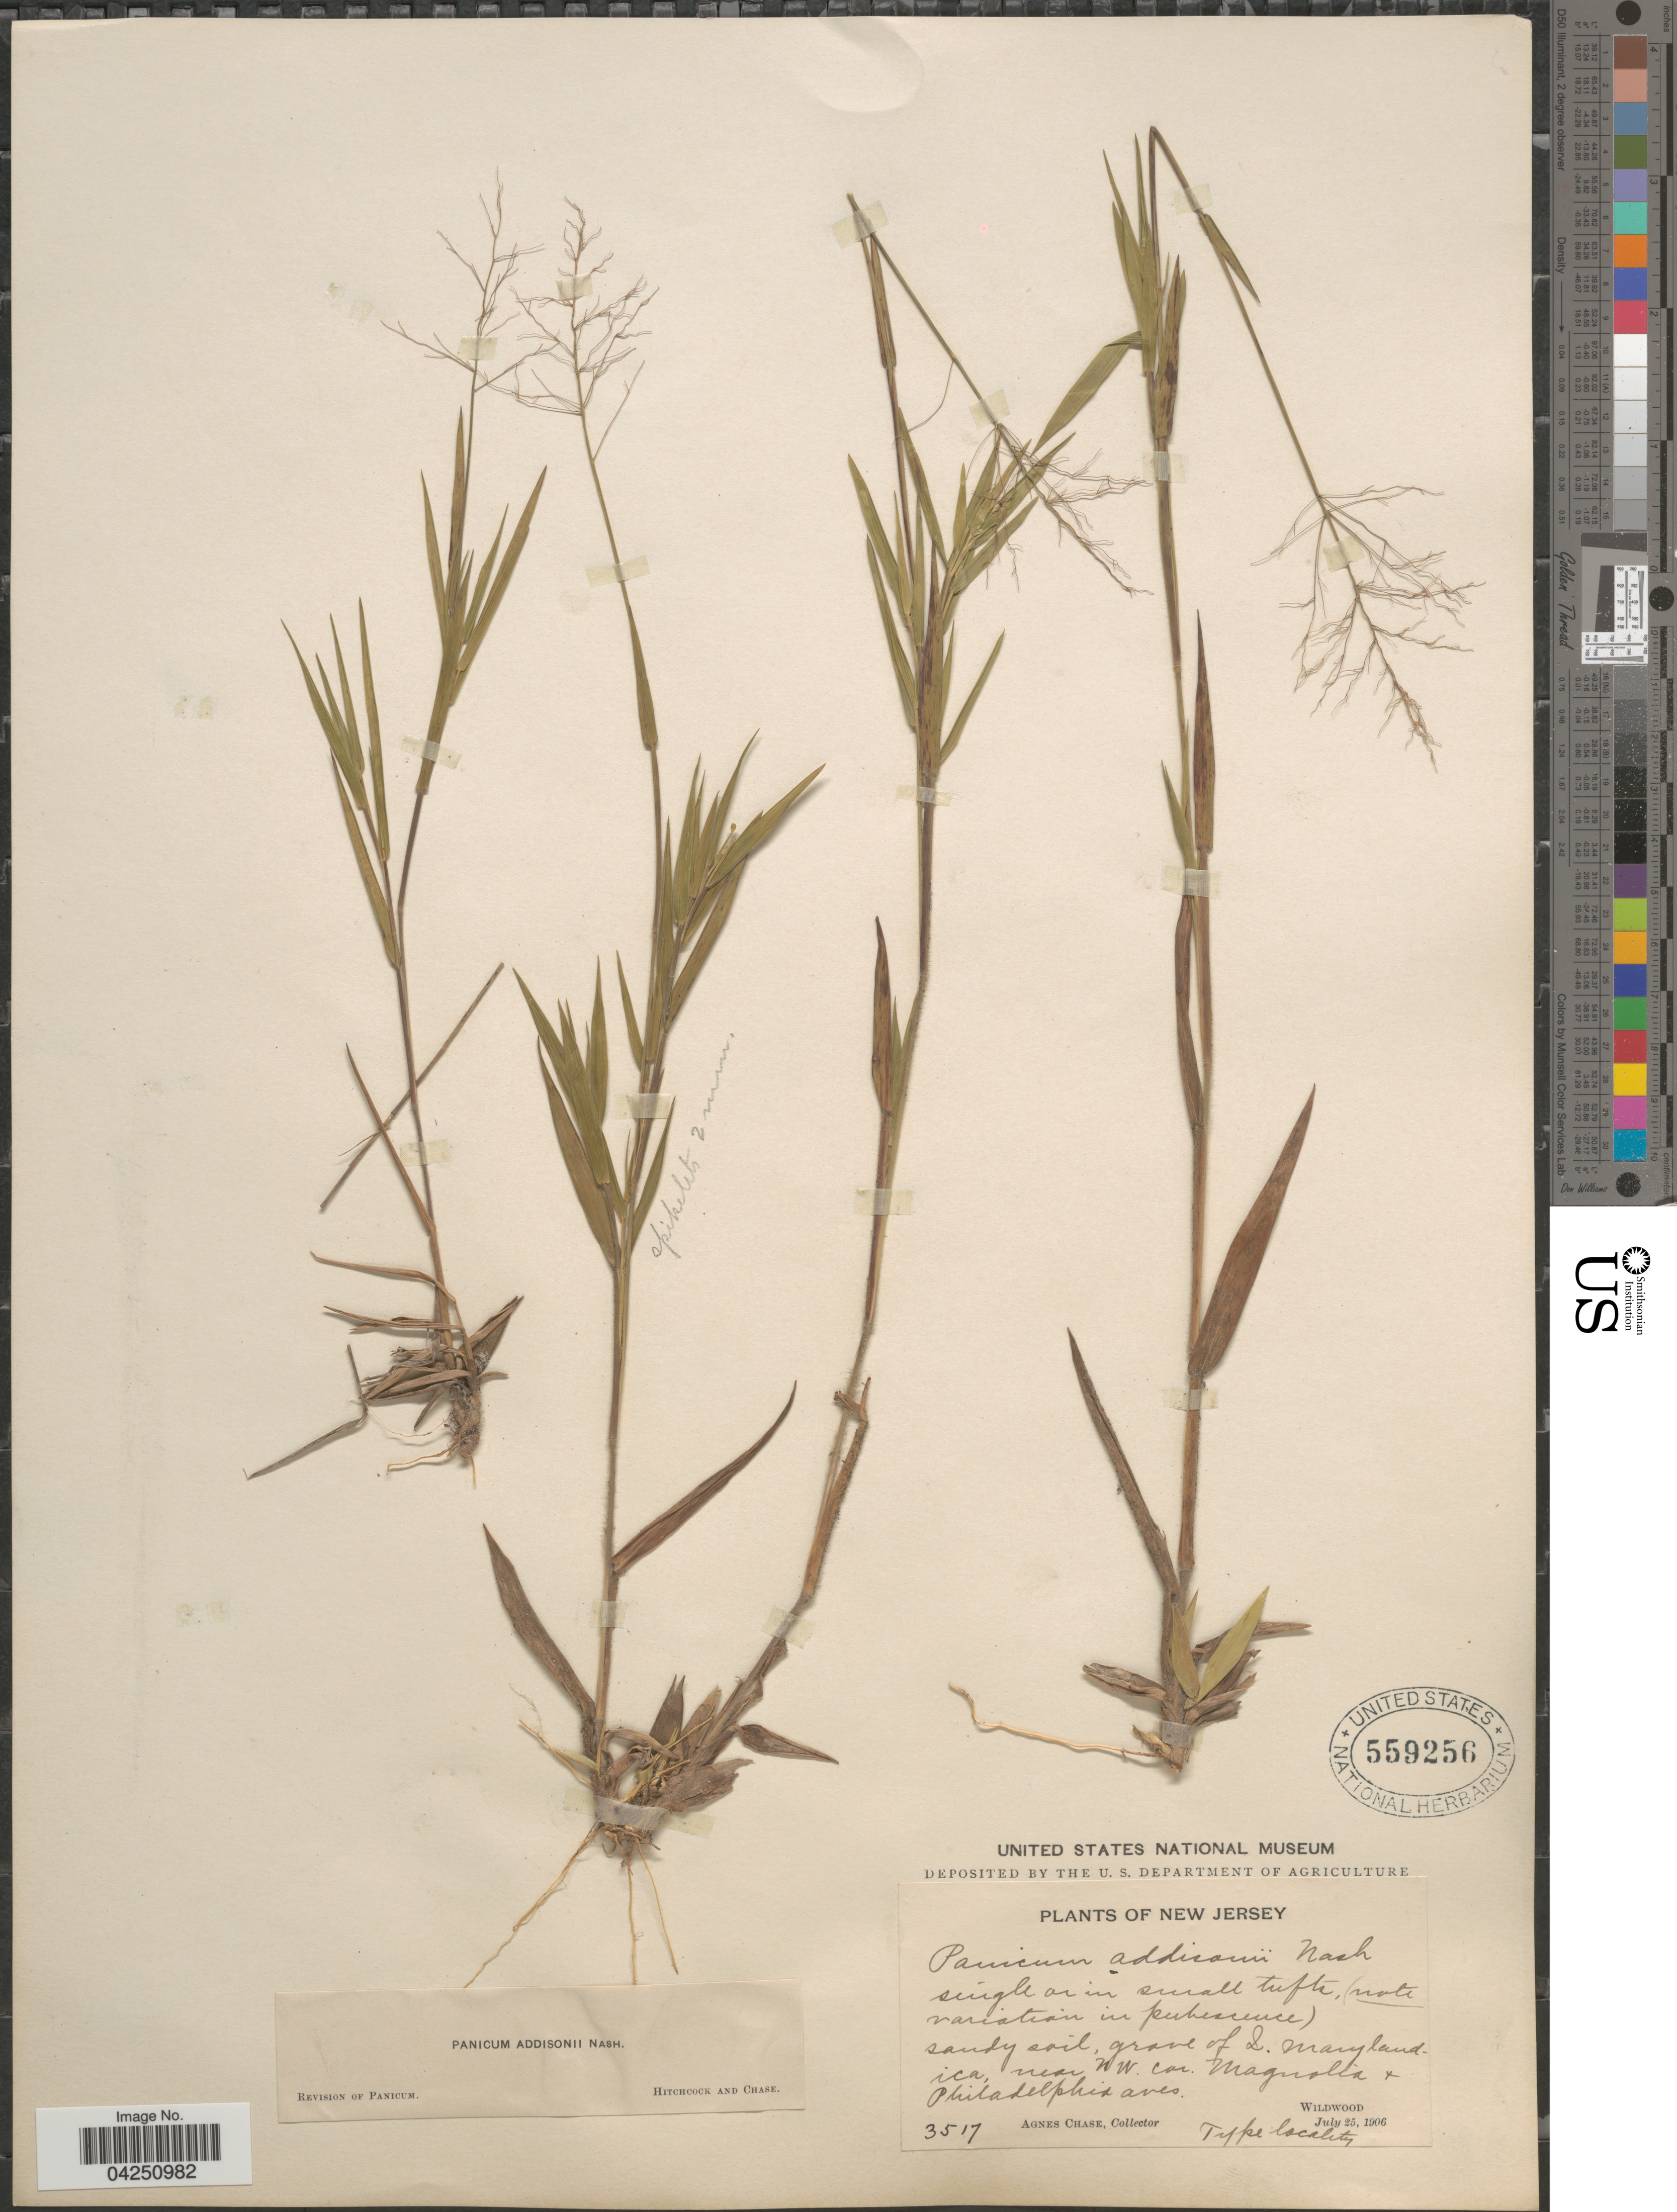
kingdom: Plantae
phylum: Tracheophyta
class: Liliopsida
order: Poales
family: Poaceae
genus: Dichanthelium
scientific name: Dichanthelium acuminatum var. acuminatum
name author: (Sw.) Gould & C.A. Clark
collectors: A. Chase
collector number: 3517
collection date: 1906-07-25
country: United States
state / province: New Jersey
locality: Sandy soil, grove of Q. marylandica, near NW. Cor. Magnolia + Philadelphia aves. Wildwood.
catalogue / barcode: US 559256